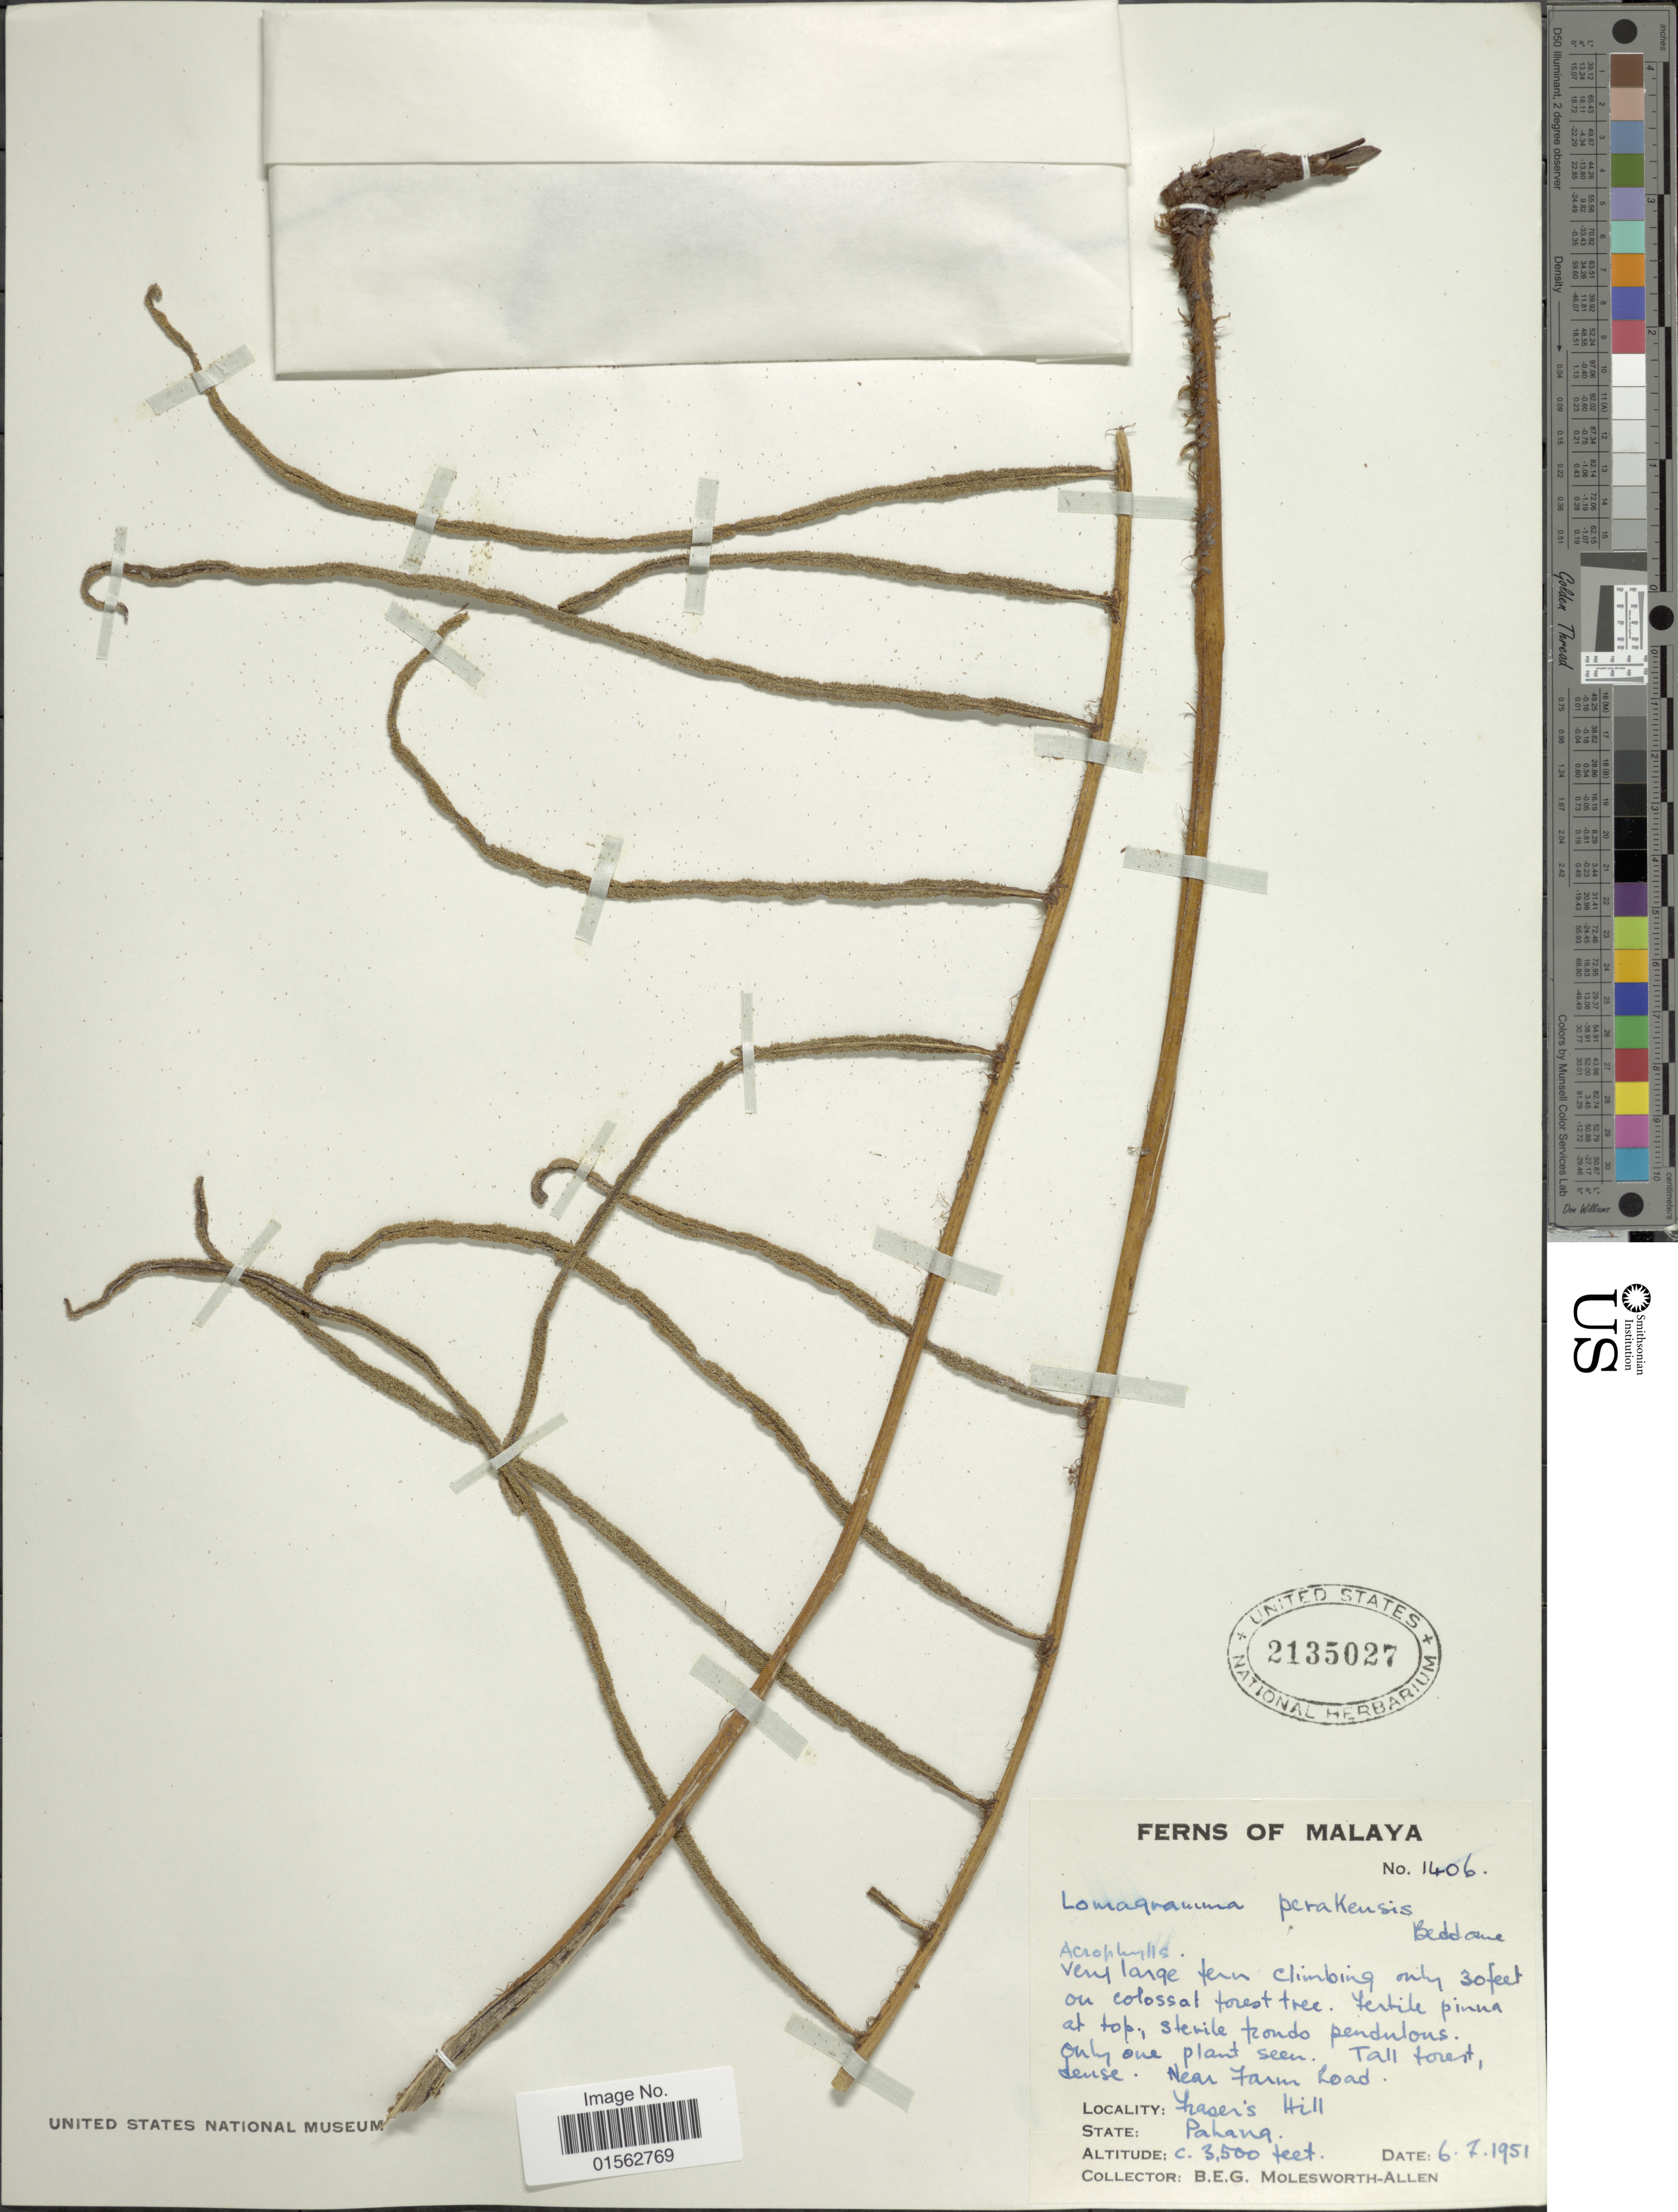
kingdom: Plantae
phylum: Tracheophyta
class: Polypodiopsida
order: Polypodiales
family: Dryopteridaceae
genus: Lomagramma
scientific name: Lomagramma perakensis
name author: Bedd.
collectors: B. E. G. Molesworth-Allen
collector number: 1406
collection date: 1951-07-06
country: Malaysia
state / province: Pahang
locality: Malaya, Tall forest dense, near Farm road, Fraser's Hill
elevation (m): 1067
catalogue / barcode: US 2135027